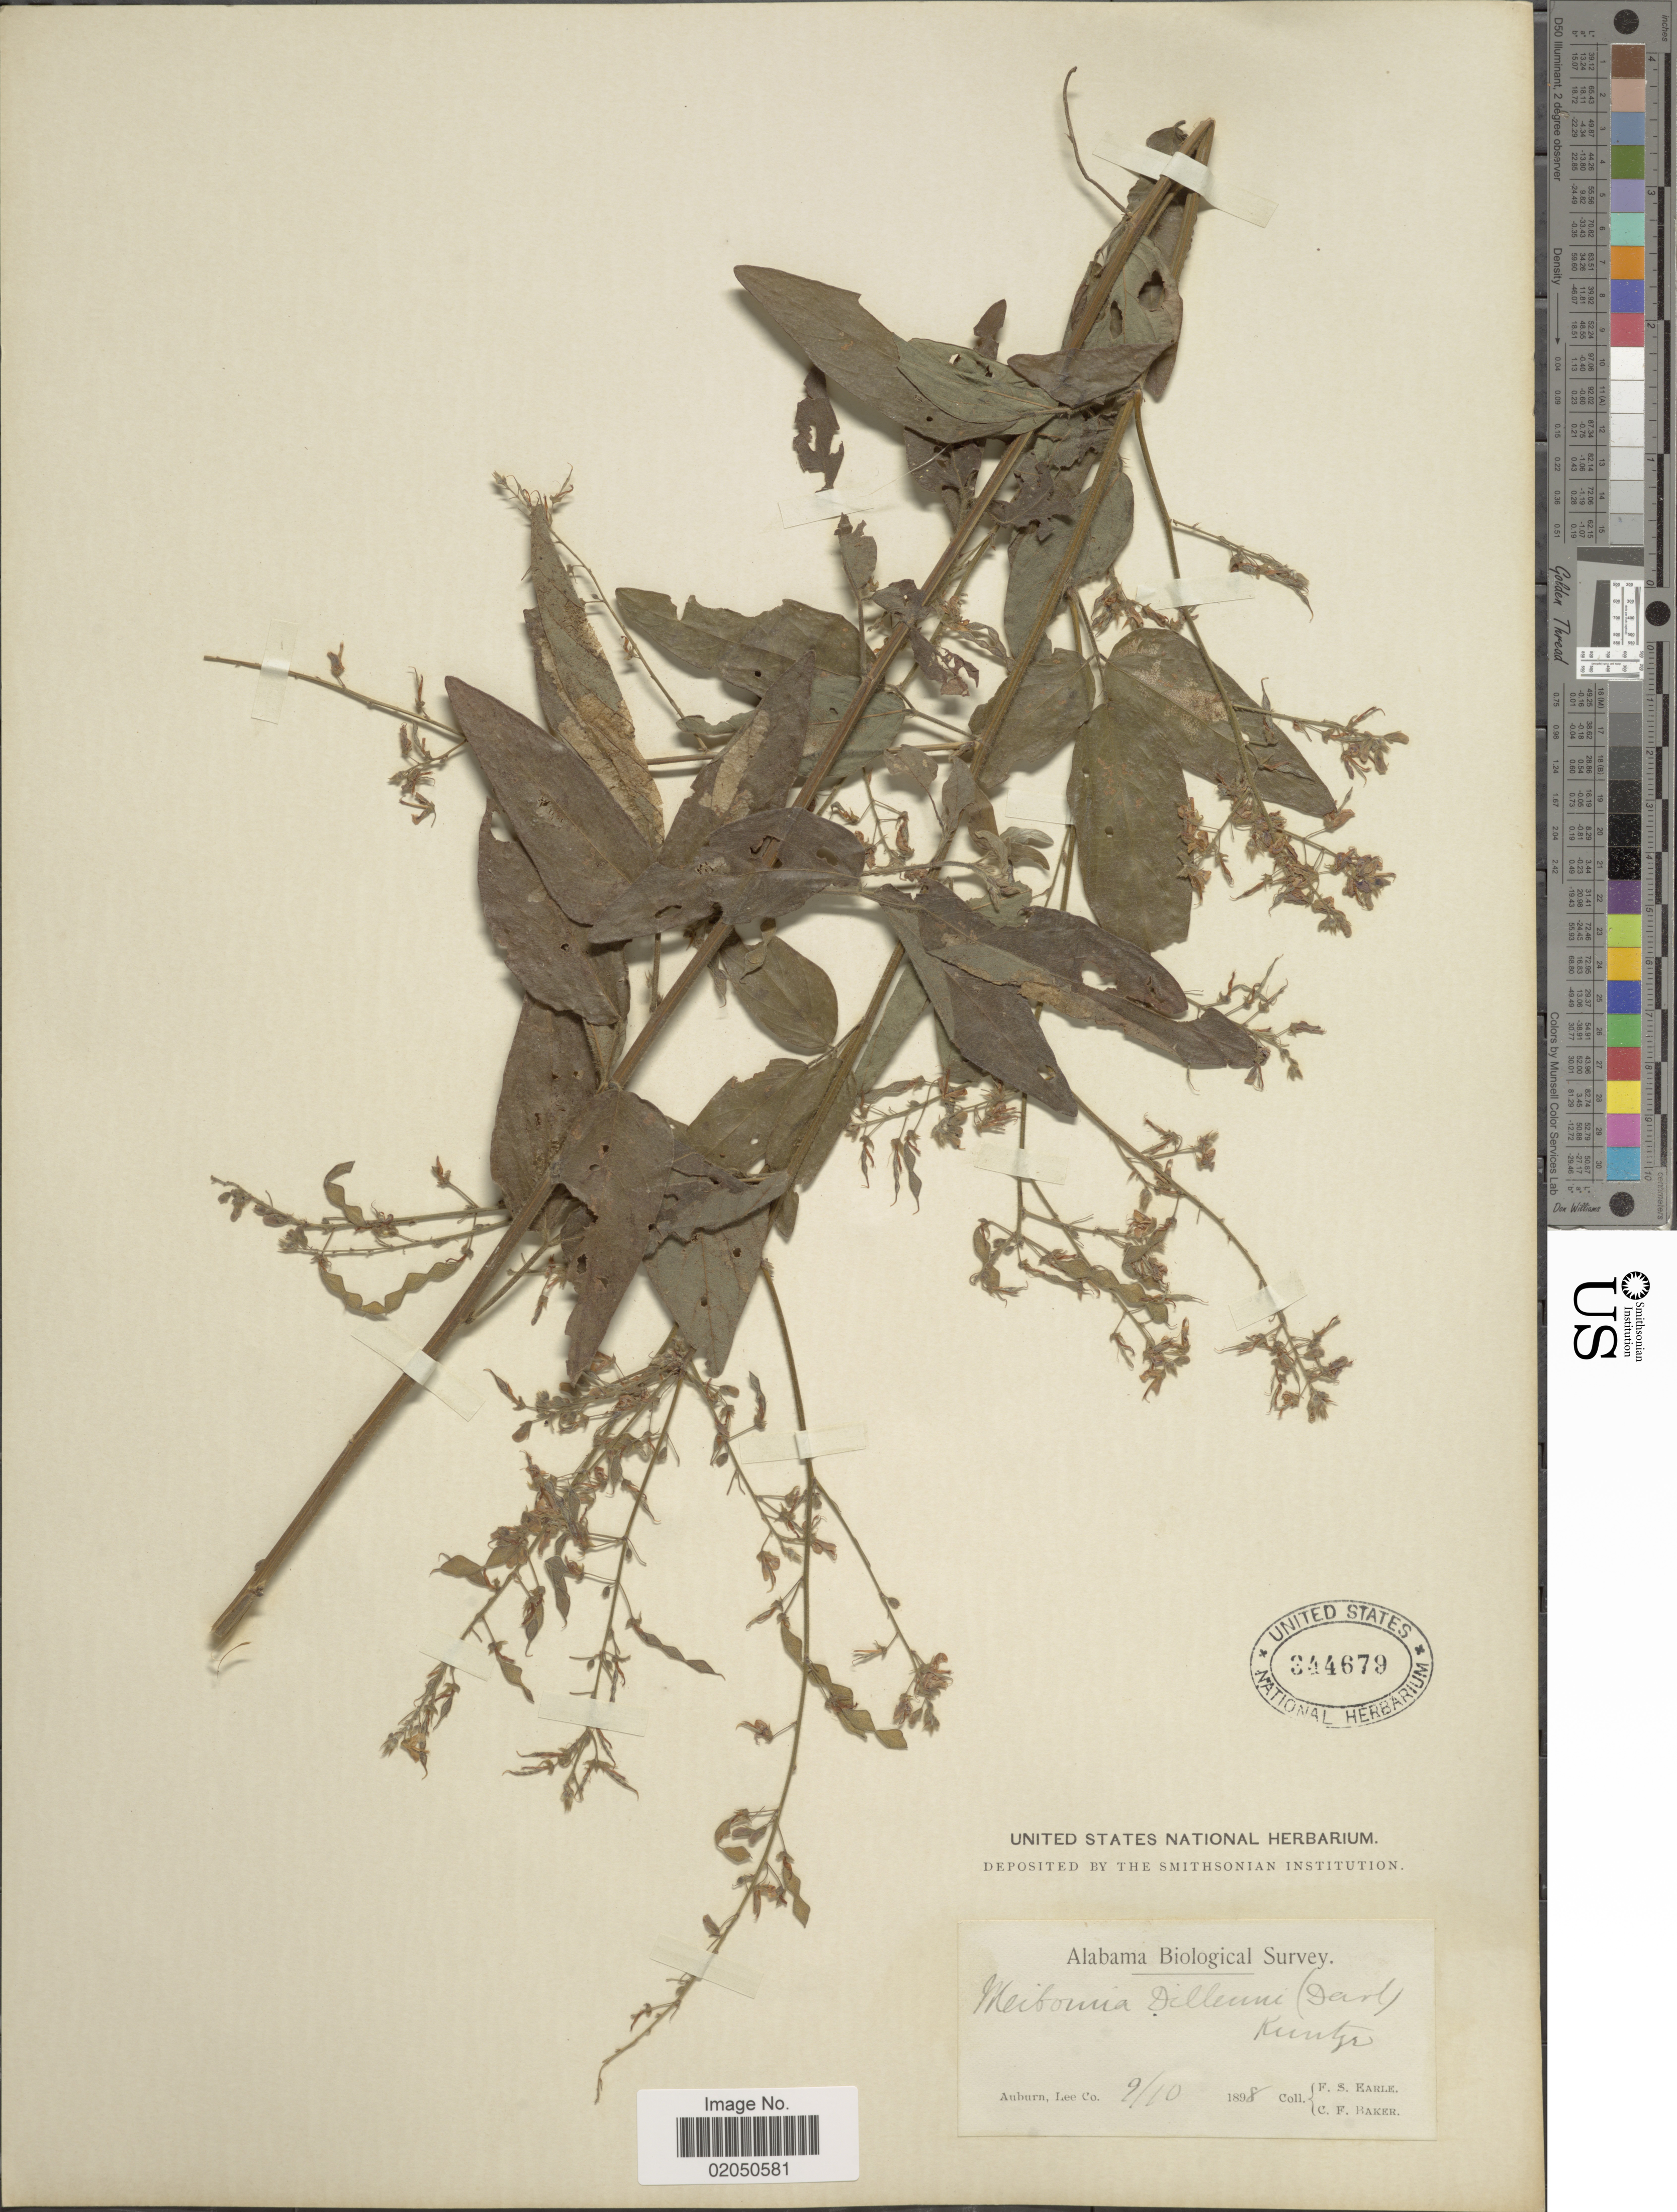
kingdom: Plantae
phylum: Tracheophyta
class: Magnoliopsida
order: Fabales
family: Fabaceae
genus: Desmodium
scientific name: Desmodium glabellum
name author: (Michx.) DC.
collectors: F. S. Earle & C. F. Baker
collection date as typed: Transcribed d/m/y: /9/10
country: United States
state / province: Alabama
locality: Auburn, Lee Co.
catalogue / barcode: US 344679